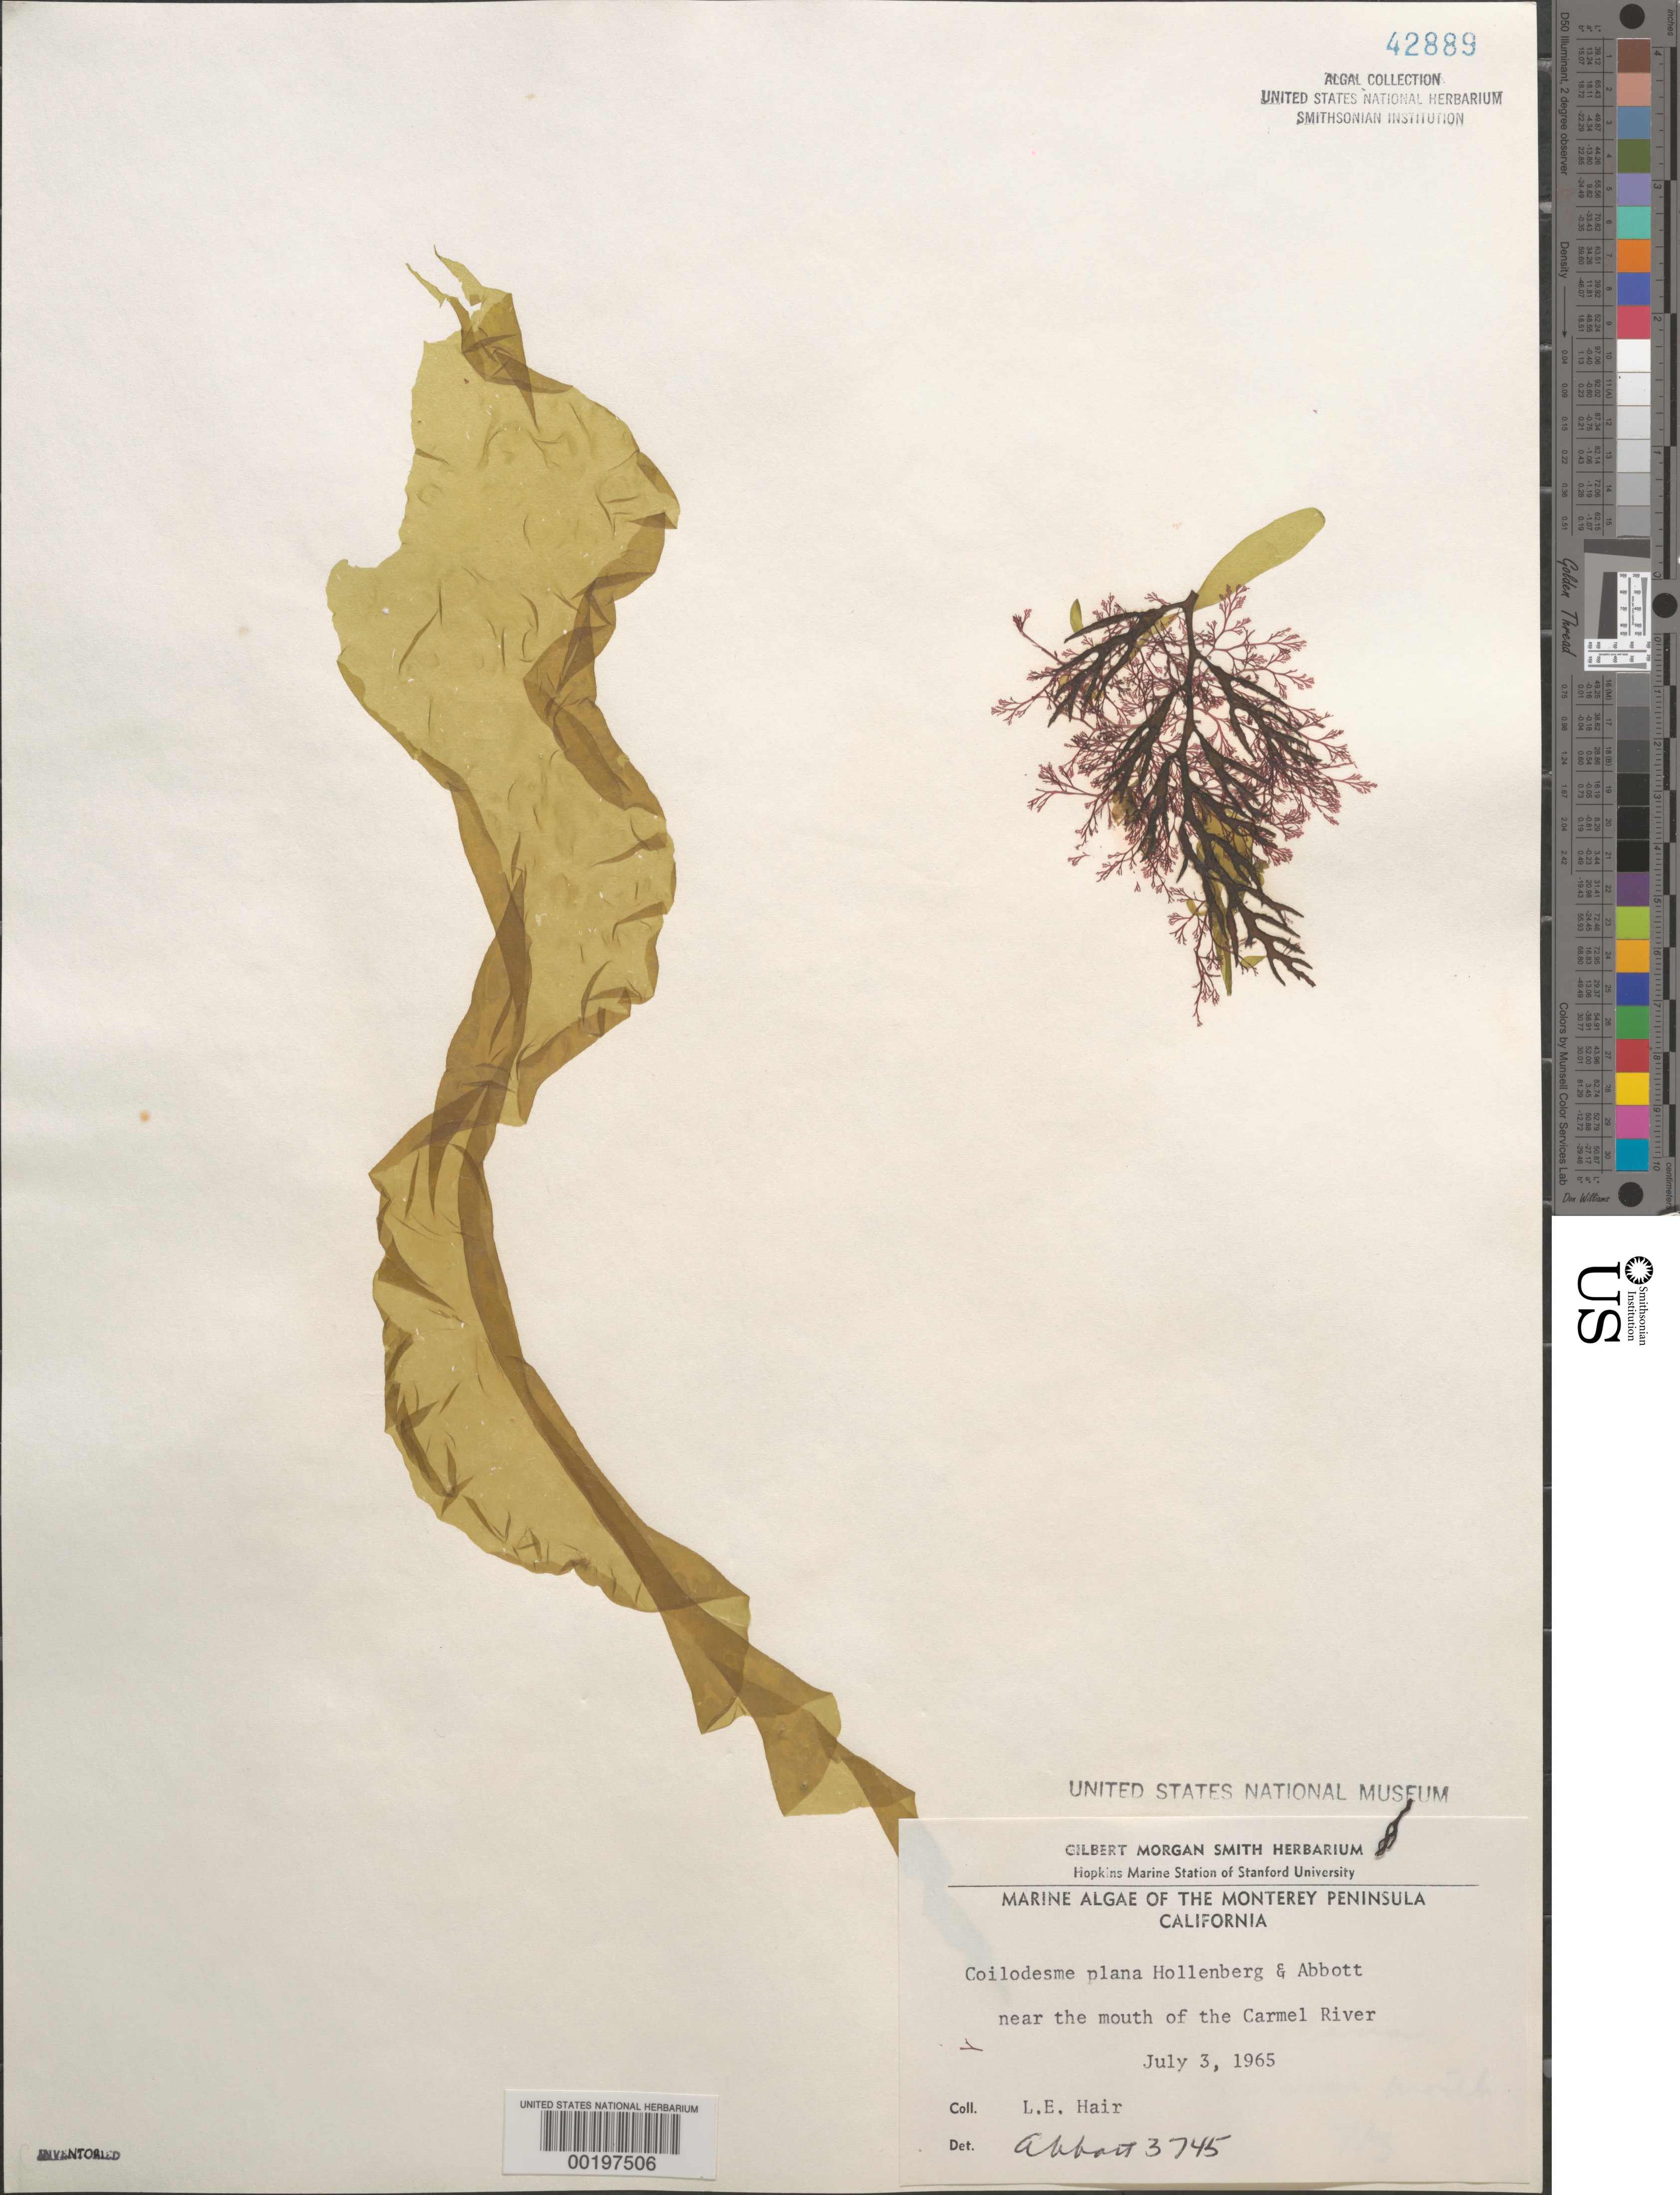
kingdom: Chromista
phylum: Ochrophyta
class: Phaeophyceae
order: Ectocarpales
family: Chordariaceae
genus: Coilodesme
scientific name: Coilodesme plana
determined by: Abbott, Isabella A.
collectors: L. Hair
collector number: IAA 3745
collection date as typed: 03 Jul 1965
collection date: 1965-07-03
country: United States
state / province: California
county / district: Monterey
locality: Near Carmel River mouth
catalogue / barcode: US 42889